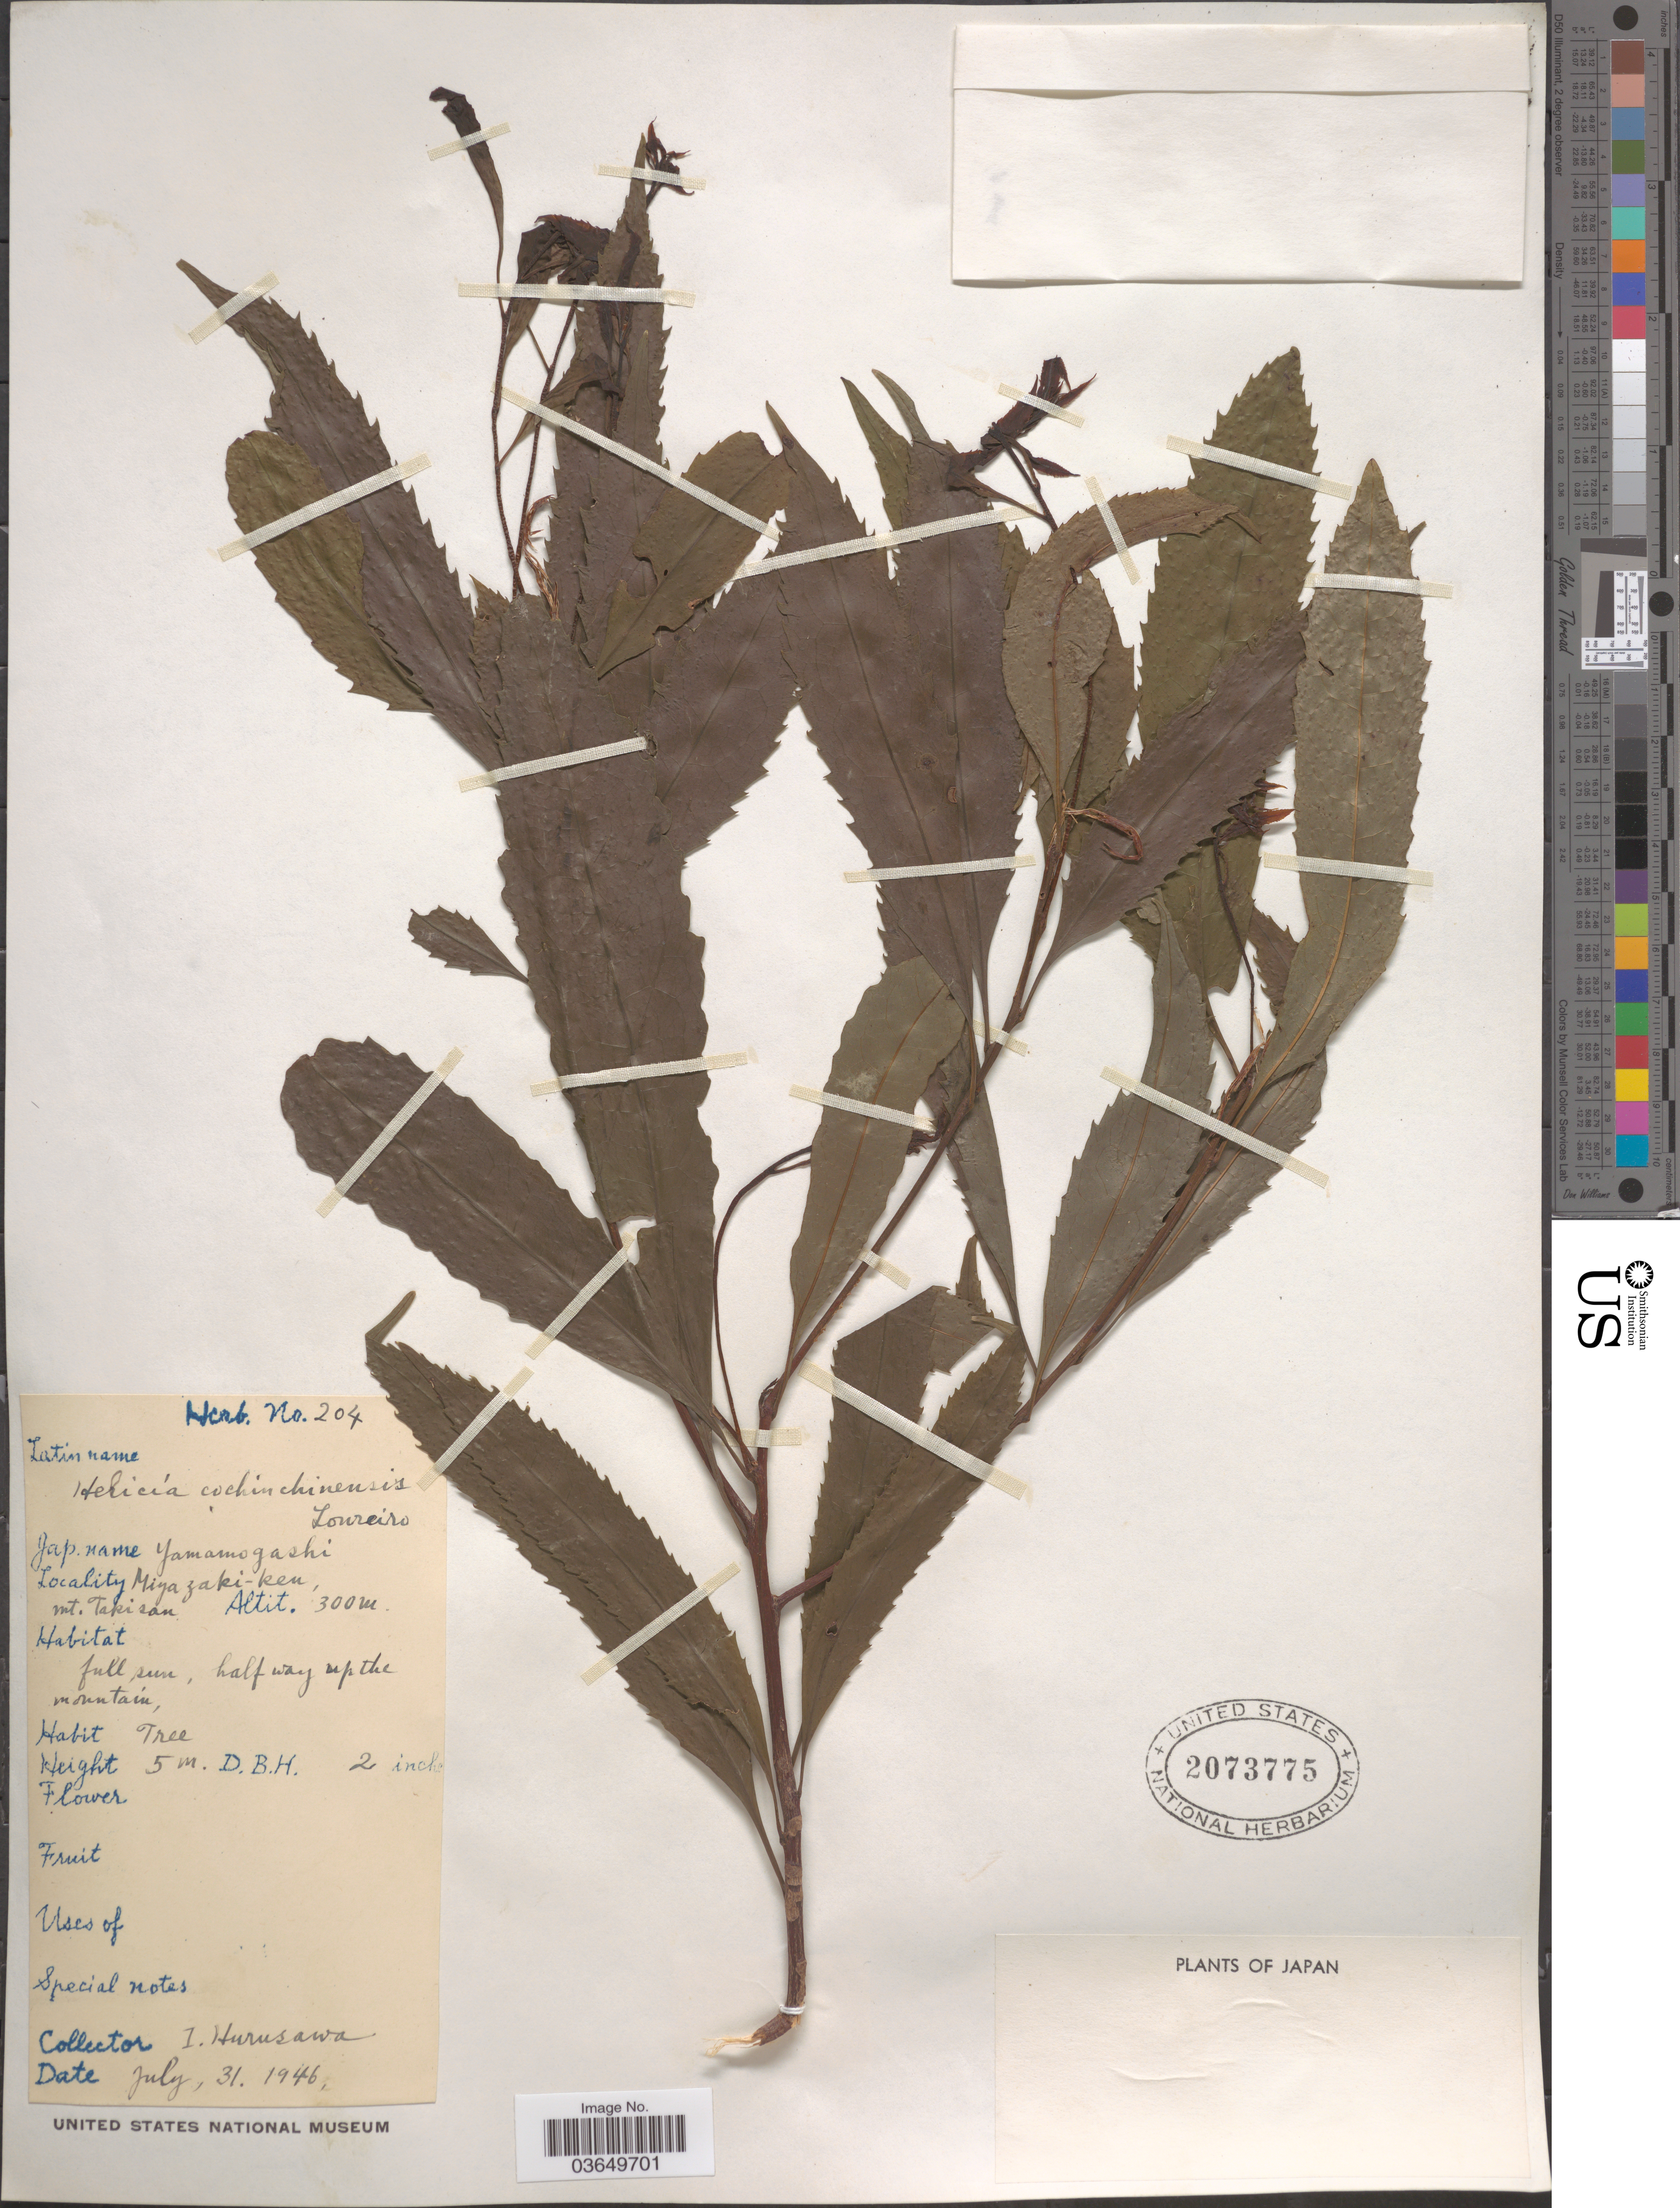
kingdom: Plantae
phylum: Tracheophyta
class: Magnoliopsida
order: Proteales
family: Proteaceae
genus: Helicia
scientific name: Helicia cochinchinensis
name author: Lour.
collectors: I. Hurusawa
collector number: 204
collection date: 1946-07-31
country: Japan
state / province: Miyazaki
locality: Miyazaki-ken, Mt. Takisan.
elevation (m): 300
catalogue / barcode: US 2073775